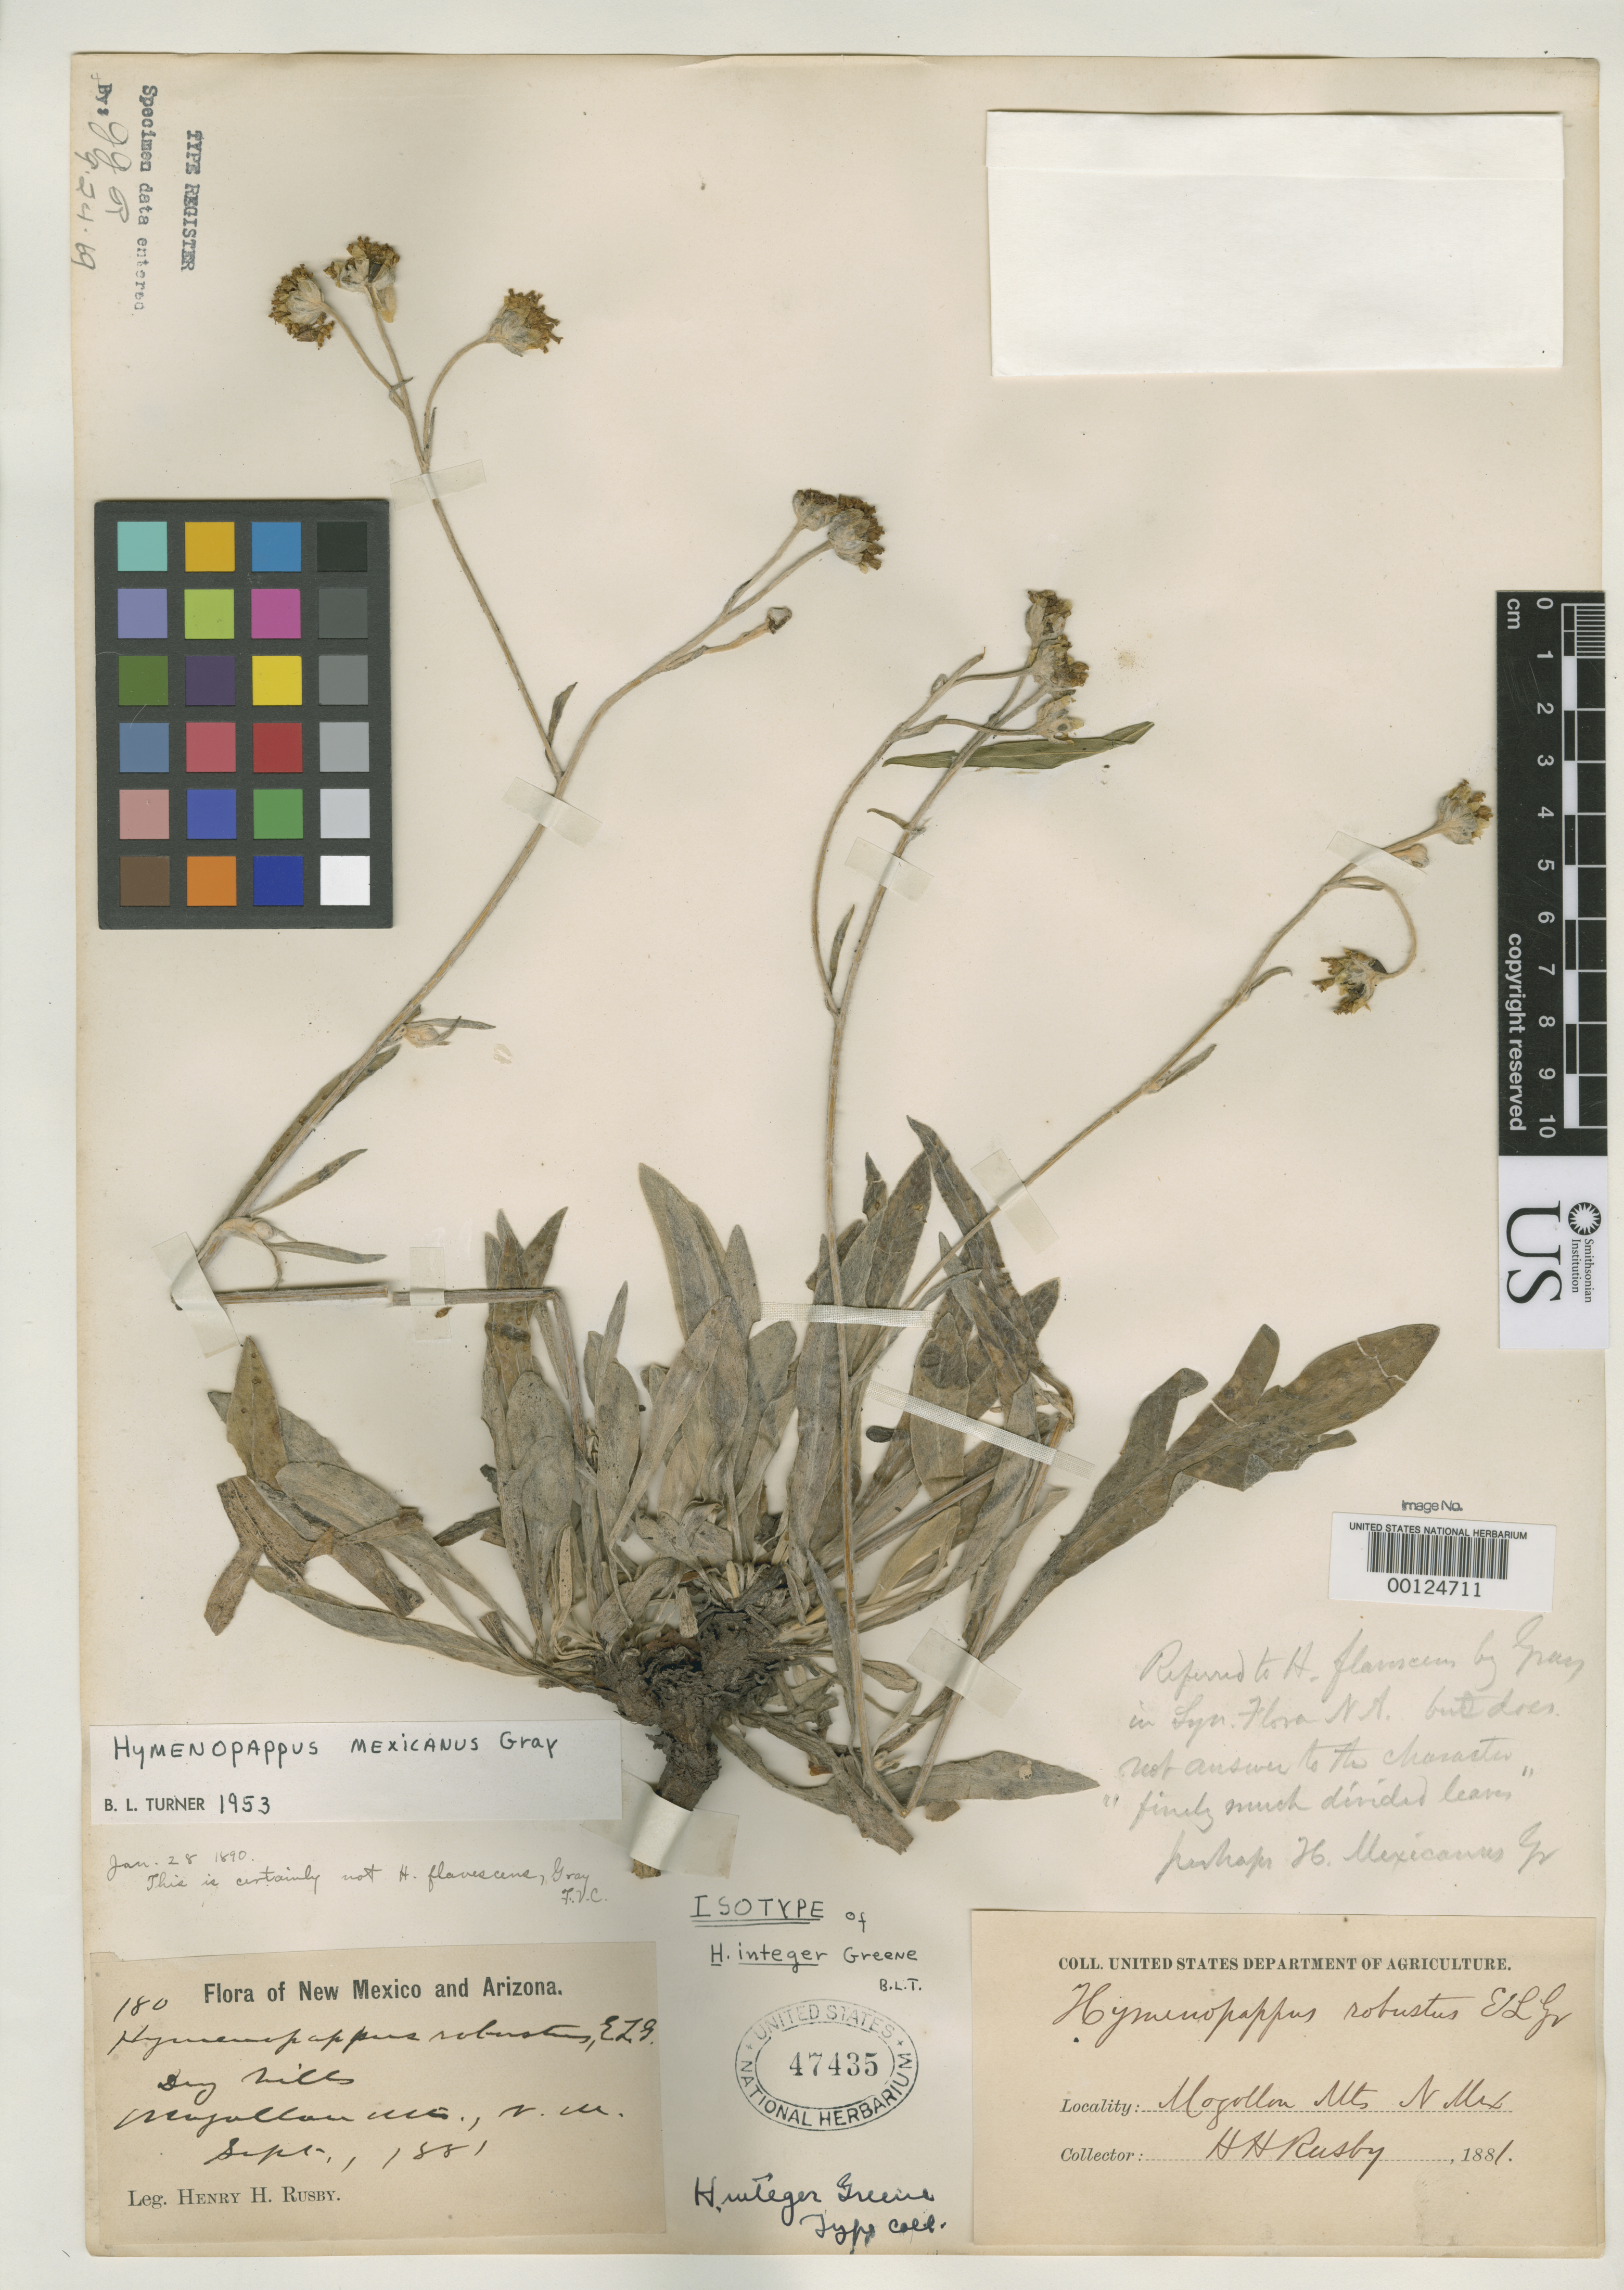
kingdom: Plantae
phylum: Tracheophyta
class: Magnoliopsida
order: Asterales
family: Asteraceae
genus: Hymenopappus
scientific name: Hymenopappus integer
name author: Greene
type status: Isotype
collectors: H. H. Rusby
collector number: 180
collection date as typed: Aug 1881 and -- Sep 1881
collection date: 1881-08,1881-09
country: United States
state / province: New Mexico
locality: Mogollon Mts.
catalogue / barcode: US 47435